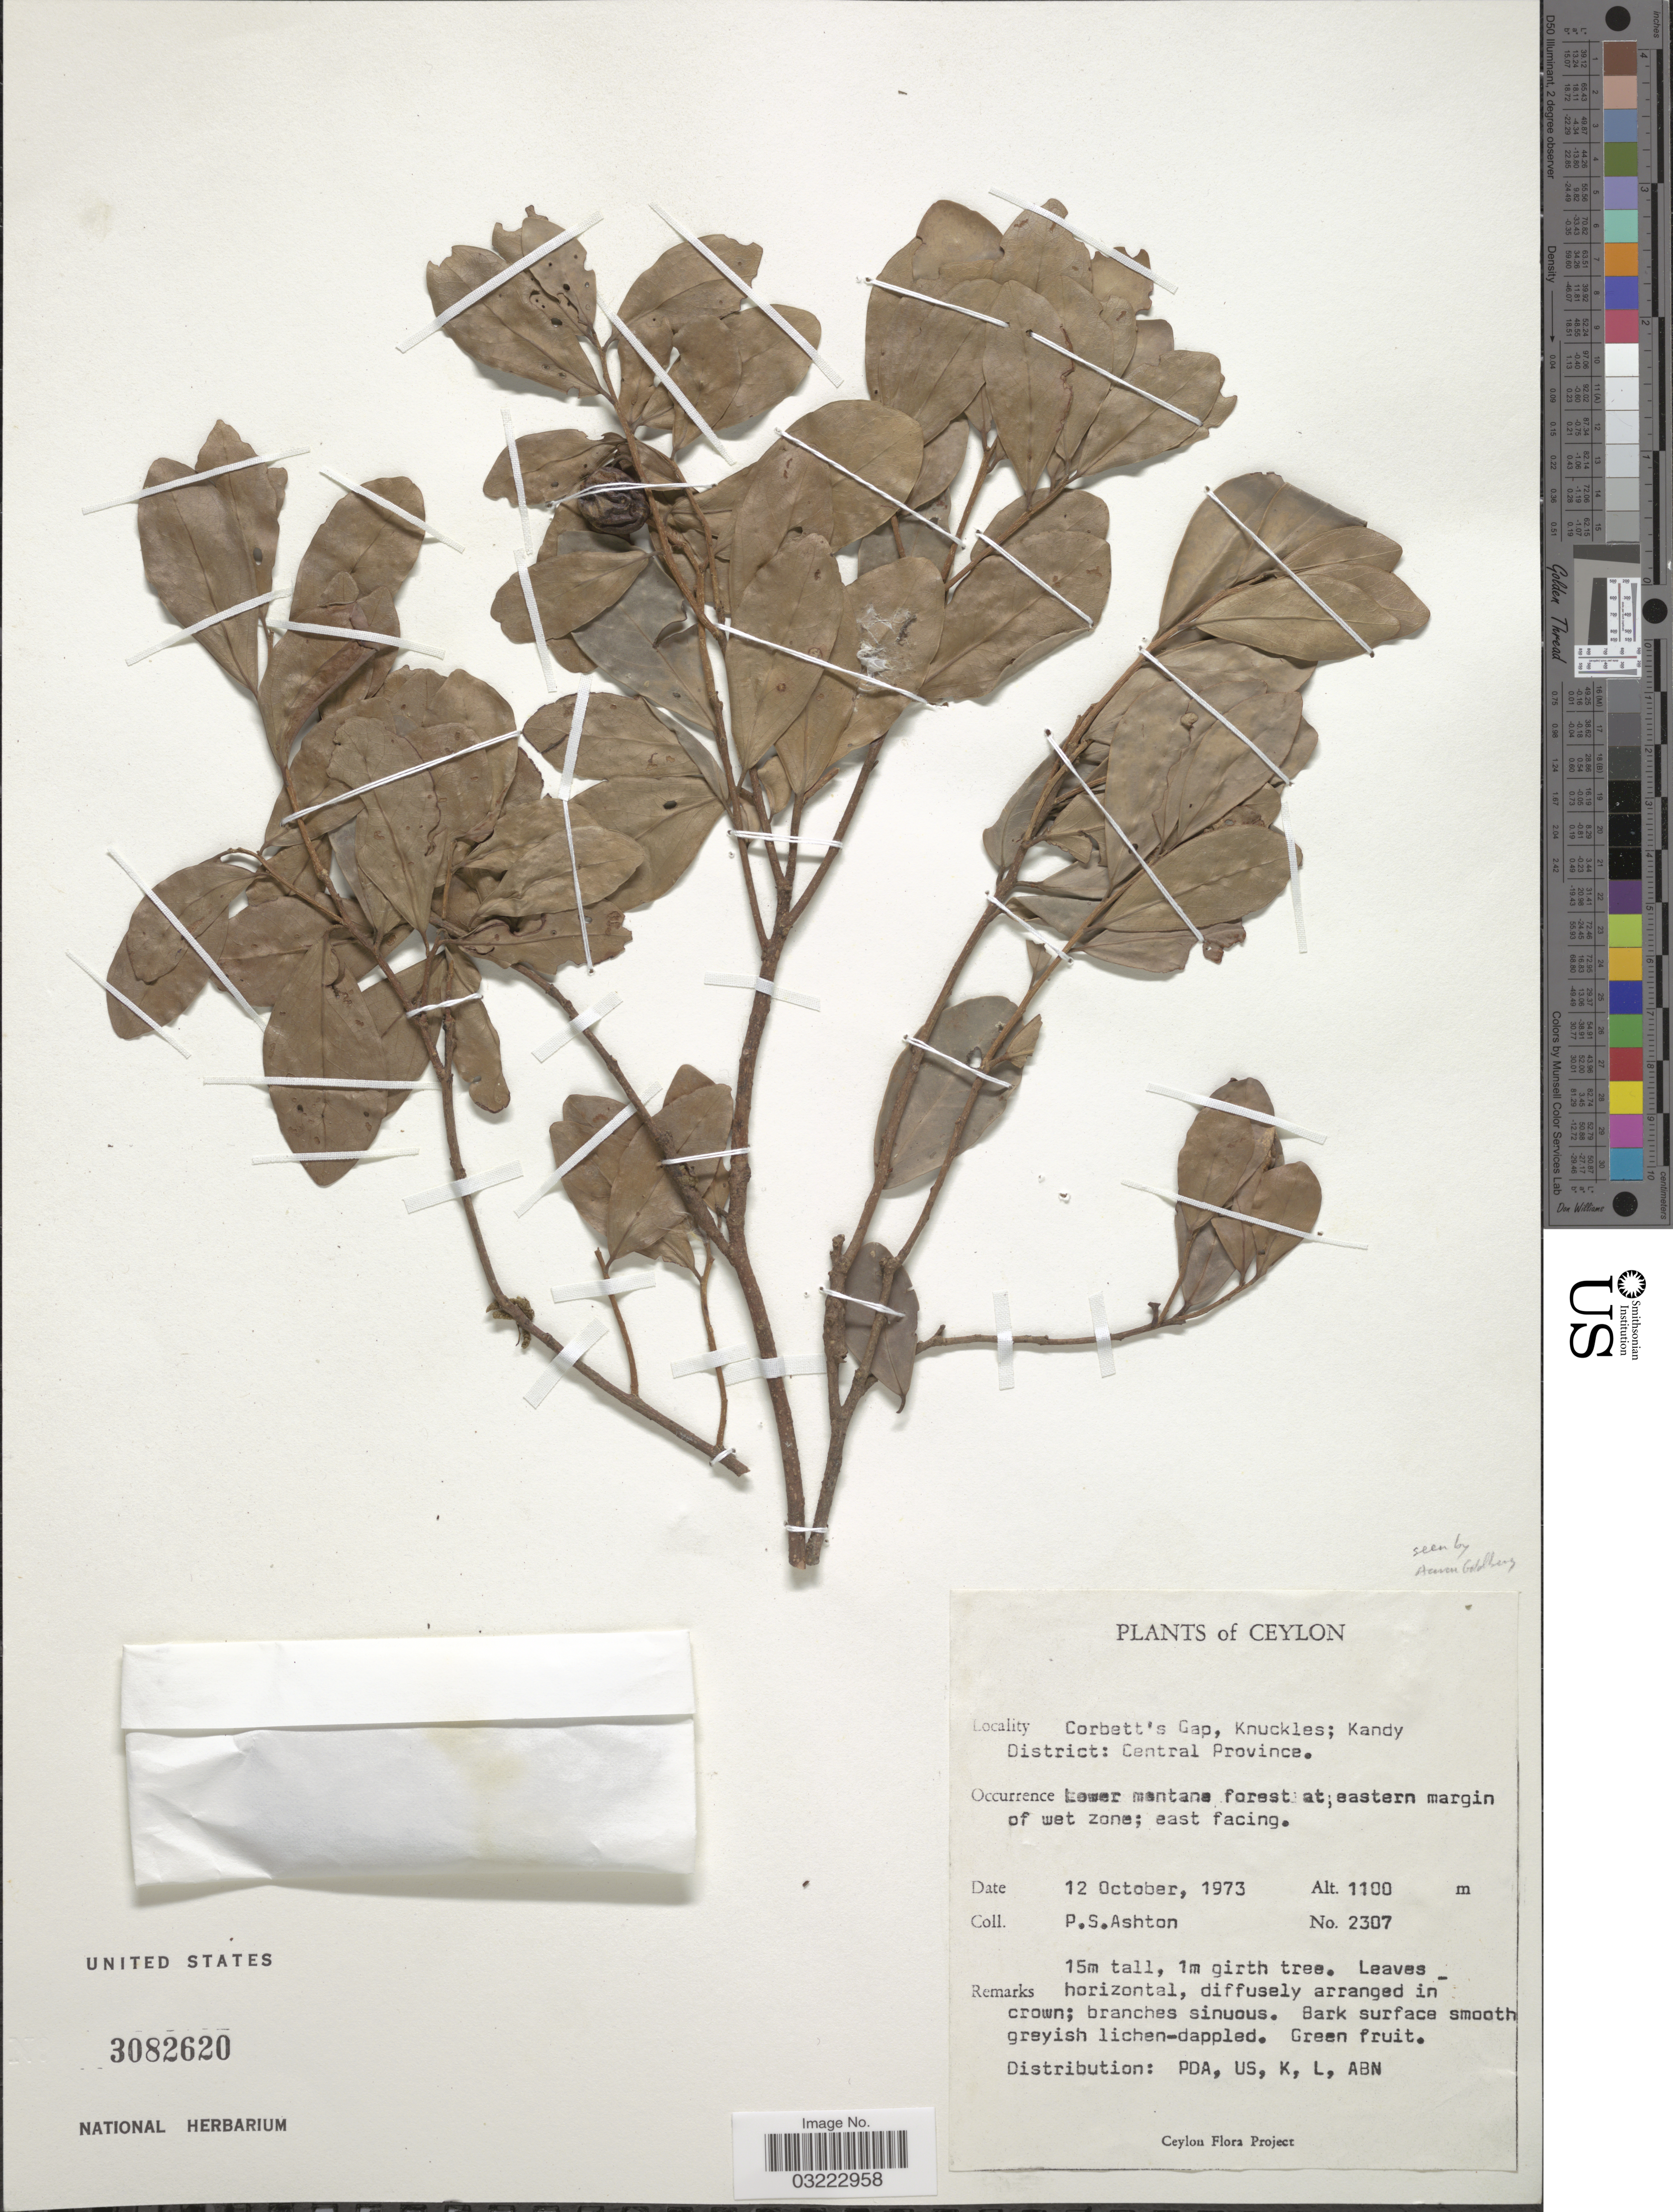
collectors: P. S. Ashton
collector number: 2307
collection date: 1973-10-12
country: Sri Lanka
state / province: Central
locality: Ceylon. Corbett's Gap, Knuckles; Kandy District. Lower montane forest at eastern margin of wet zone; east facing.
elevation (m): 1100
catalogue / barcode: US 3082620